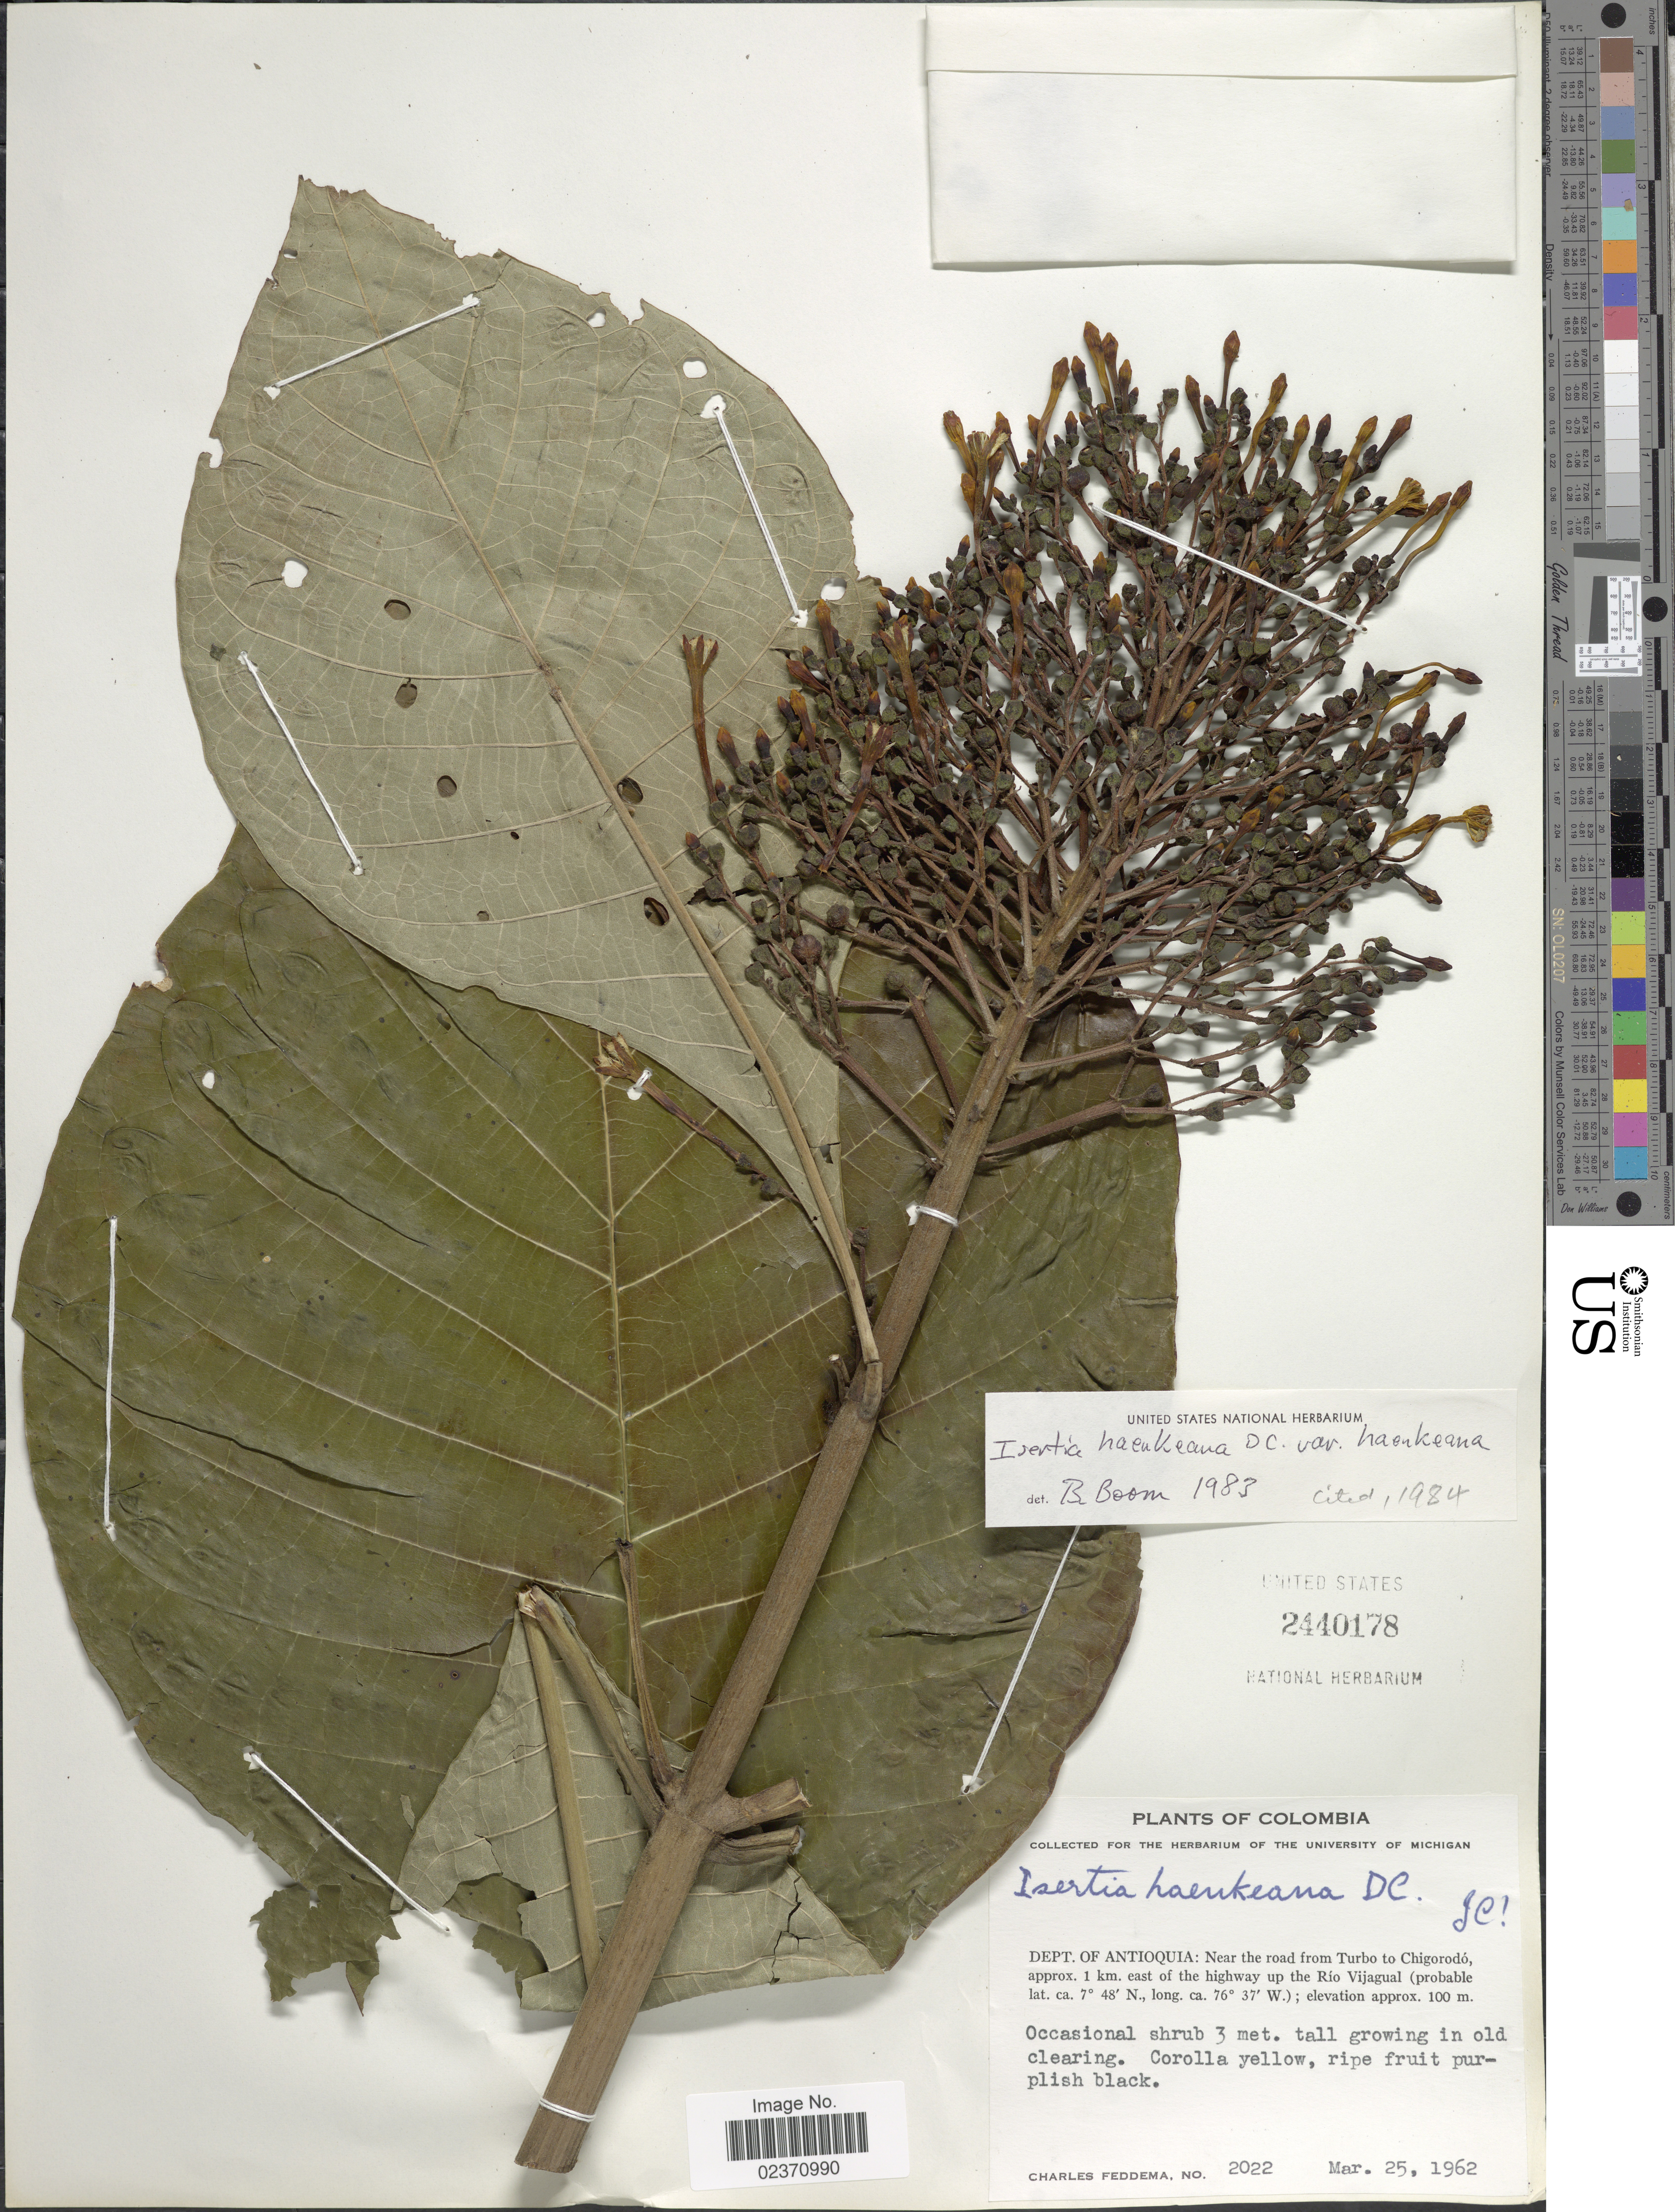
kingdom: Plantae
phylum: Tracheophyta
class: Magnoliopsida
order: Gentianales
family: Rubiaceae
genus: Isertia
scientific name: Isertia haenkeana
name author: DC.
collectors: C. Feddema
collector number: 2022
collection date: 1962-03-25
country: Colombia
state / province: Antioquia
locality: Near the road from Turbo to Chigorodo, approx. 1 km. east of the highway up the Rio Vijagual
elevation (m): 100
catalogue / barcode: US 2440178